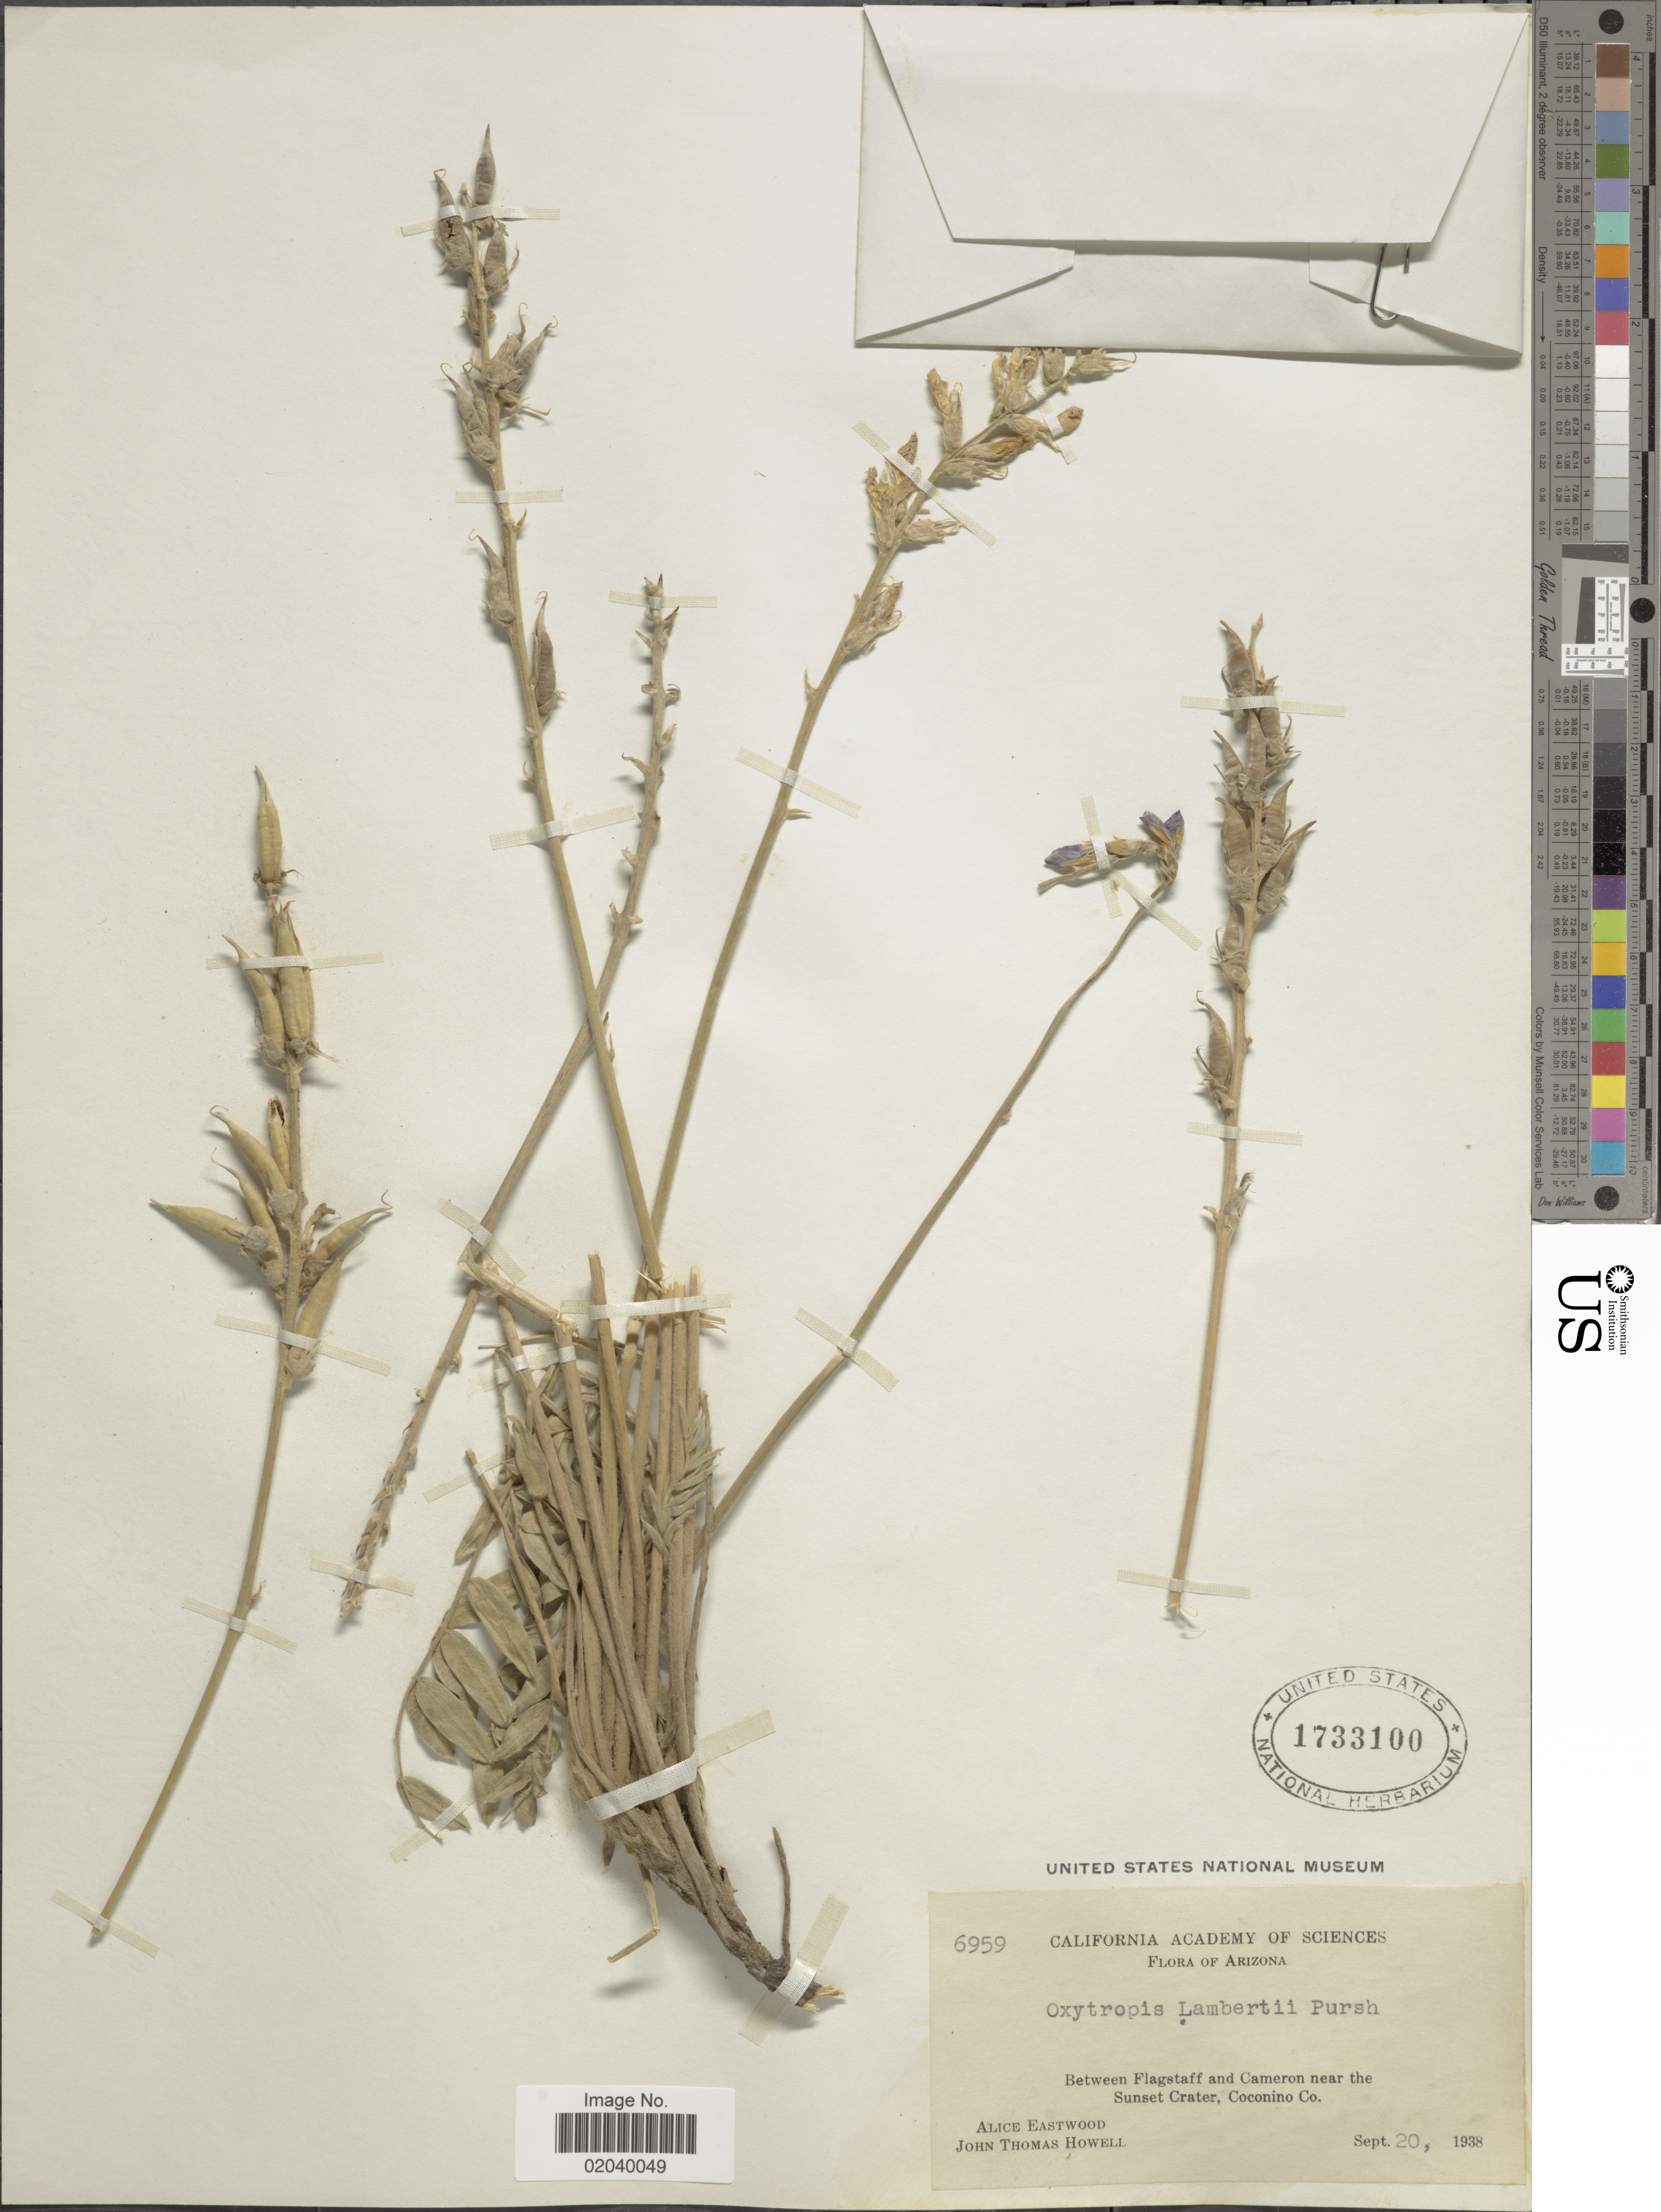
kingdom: Plantae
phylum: Tracheophyta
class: Magnoliopsida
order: Fabales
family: Fabaceae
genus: Oxytropis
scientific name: Oxytropis lambertii var. bigelovii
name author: A. Gray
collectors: A. Eastwood & J. T. Howell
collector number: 6959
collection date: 1938-09-20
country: United States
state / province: Arizona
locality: Between Flagstaff and Cameron near the Sunset Crater, Coconino Co.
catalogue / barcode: US 1733100